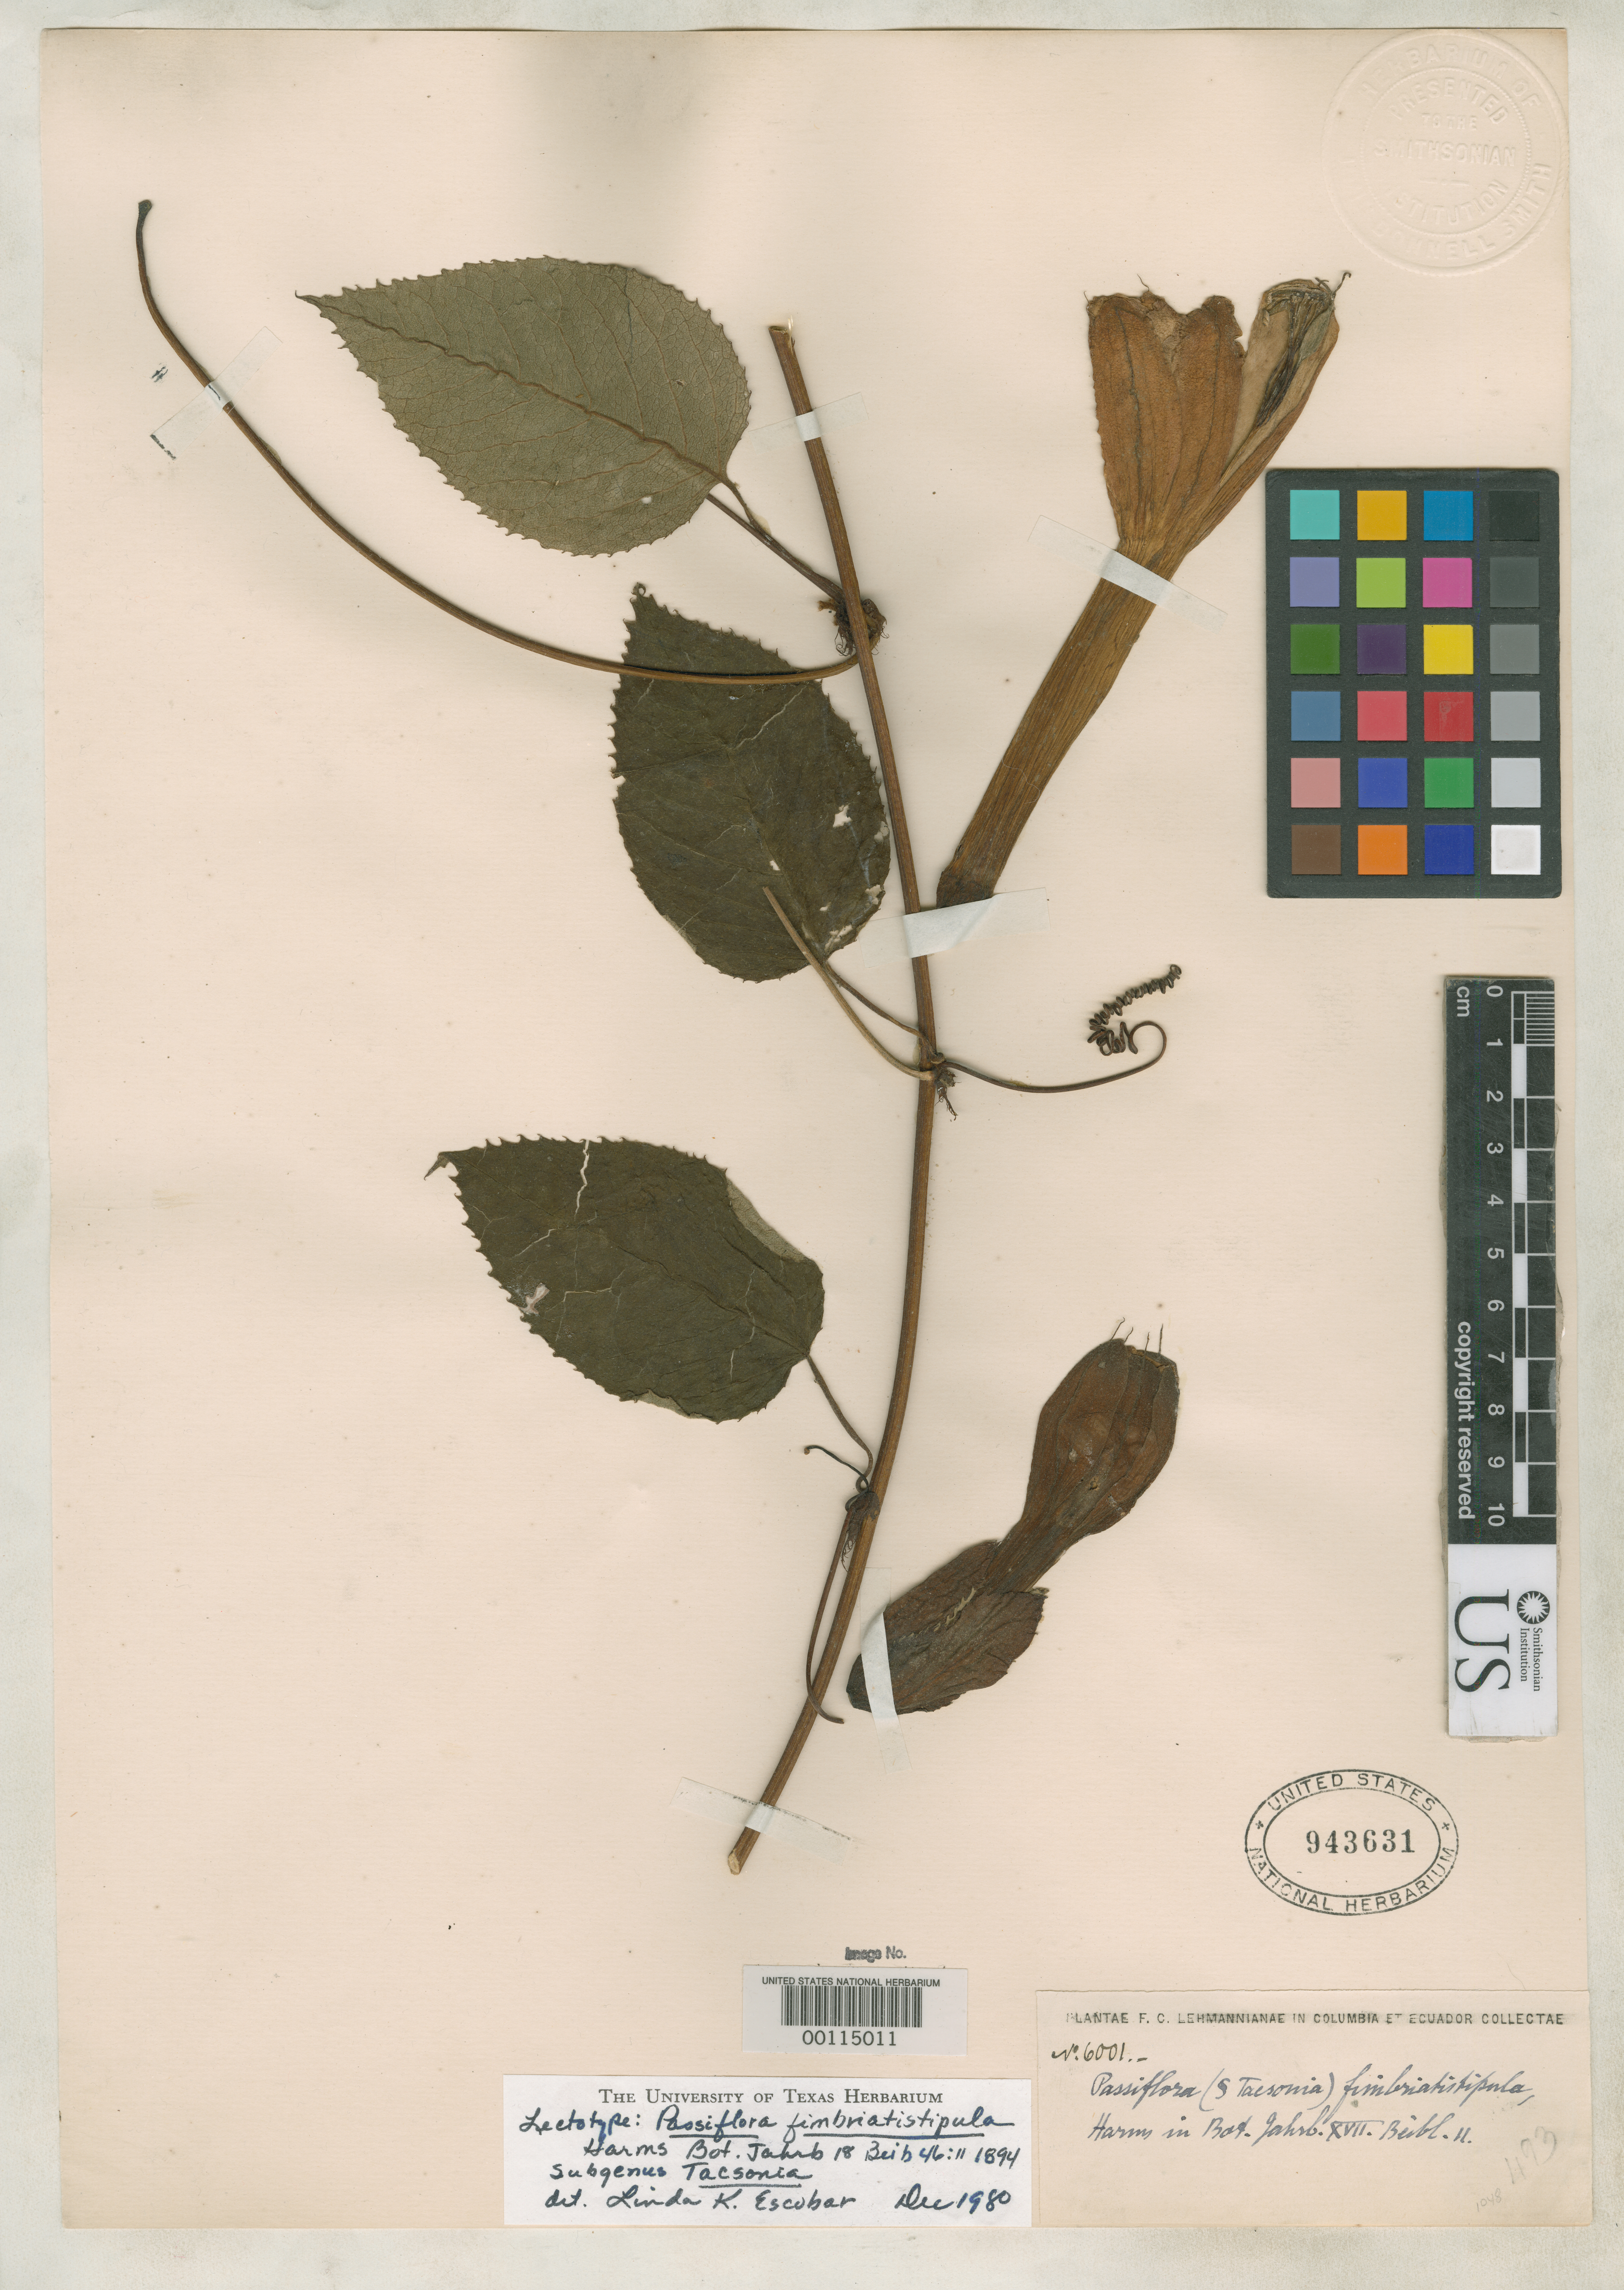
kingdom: Plantae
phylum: Tracheophyta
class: Magnoliopsida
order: Malpighiales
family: Passifloraceae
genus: Passiflora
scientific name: Passiflora fimbriatistipula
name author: Harms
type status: Isotype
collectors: F. C. Lehmann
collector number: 6001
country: Colombia / Ecuador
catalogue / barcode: US 943631